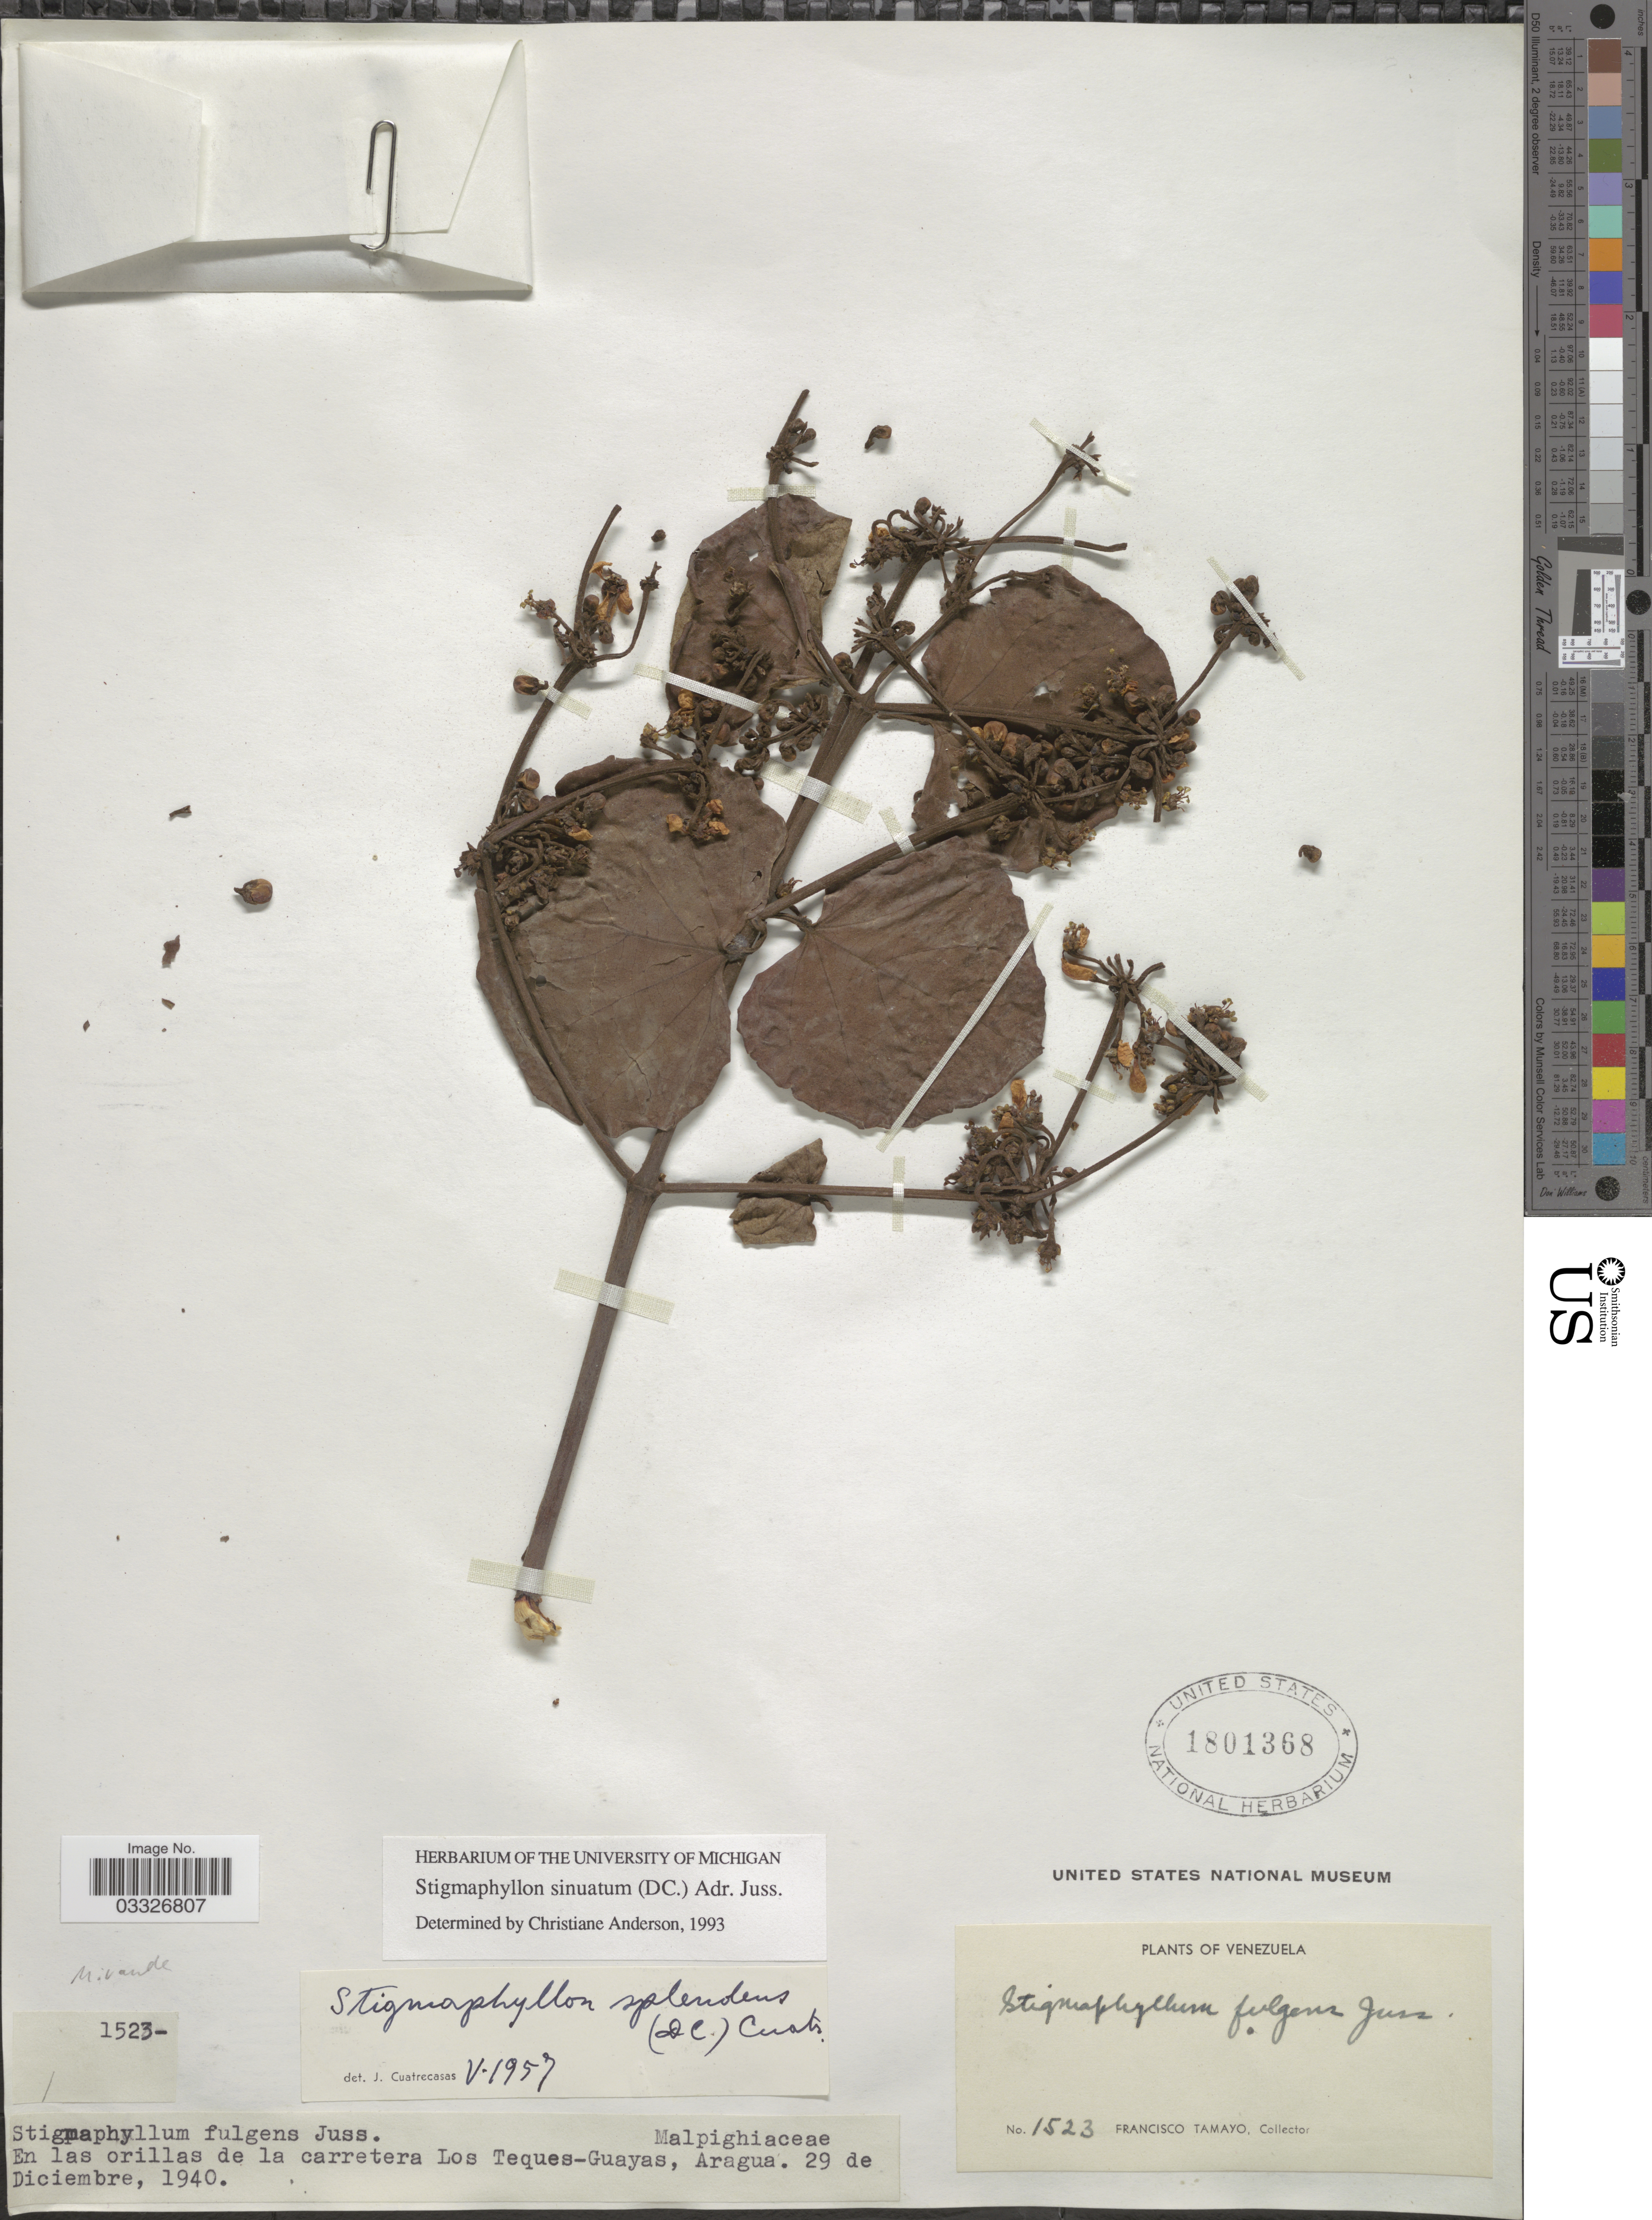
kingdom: Plantae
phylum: Tracheophyta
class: Magnoliopsida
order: Malpighiales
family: Malpighiaceae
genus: Stigmaphyllon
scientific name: Stigmaphyllon sinuatum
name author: (DC.) A. Juss.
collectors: F. Tamayo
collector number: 1523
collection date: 1940-12-29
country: Venezuela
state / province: Aragua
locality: En las orillas de la carretera Los Teques-Guayas.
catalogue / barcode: US 1801368